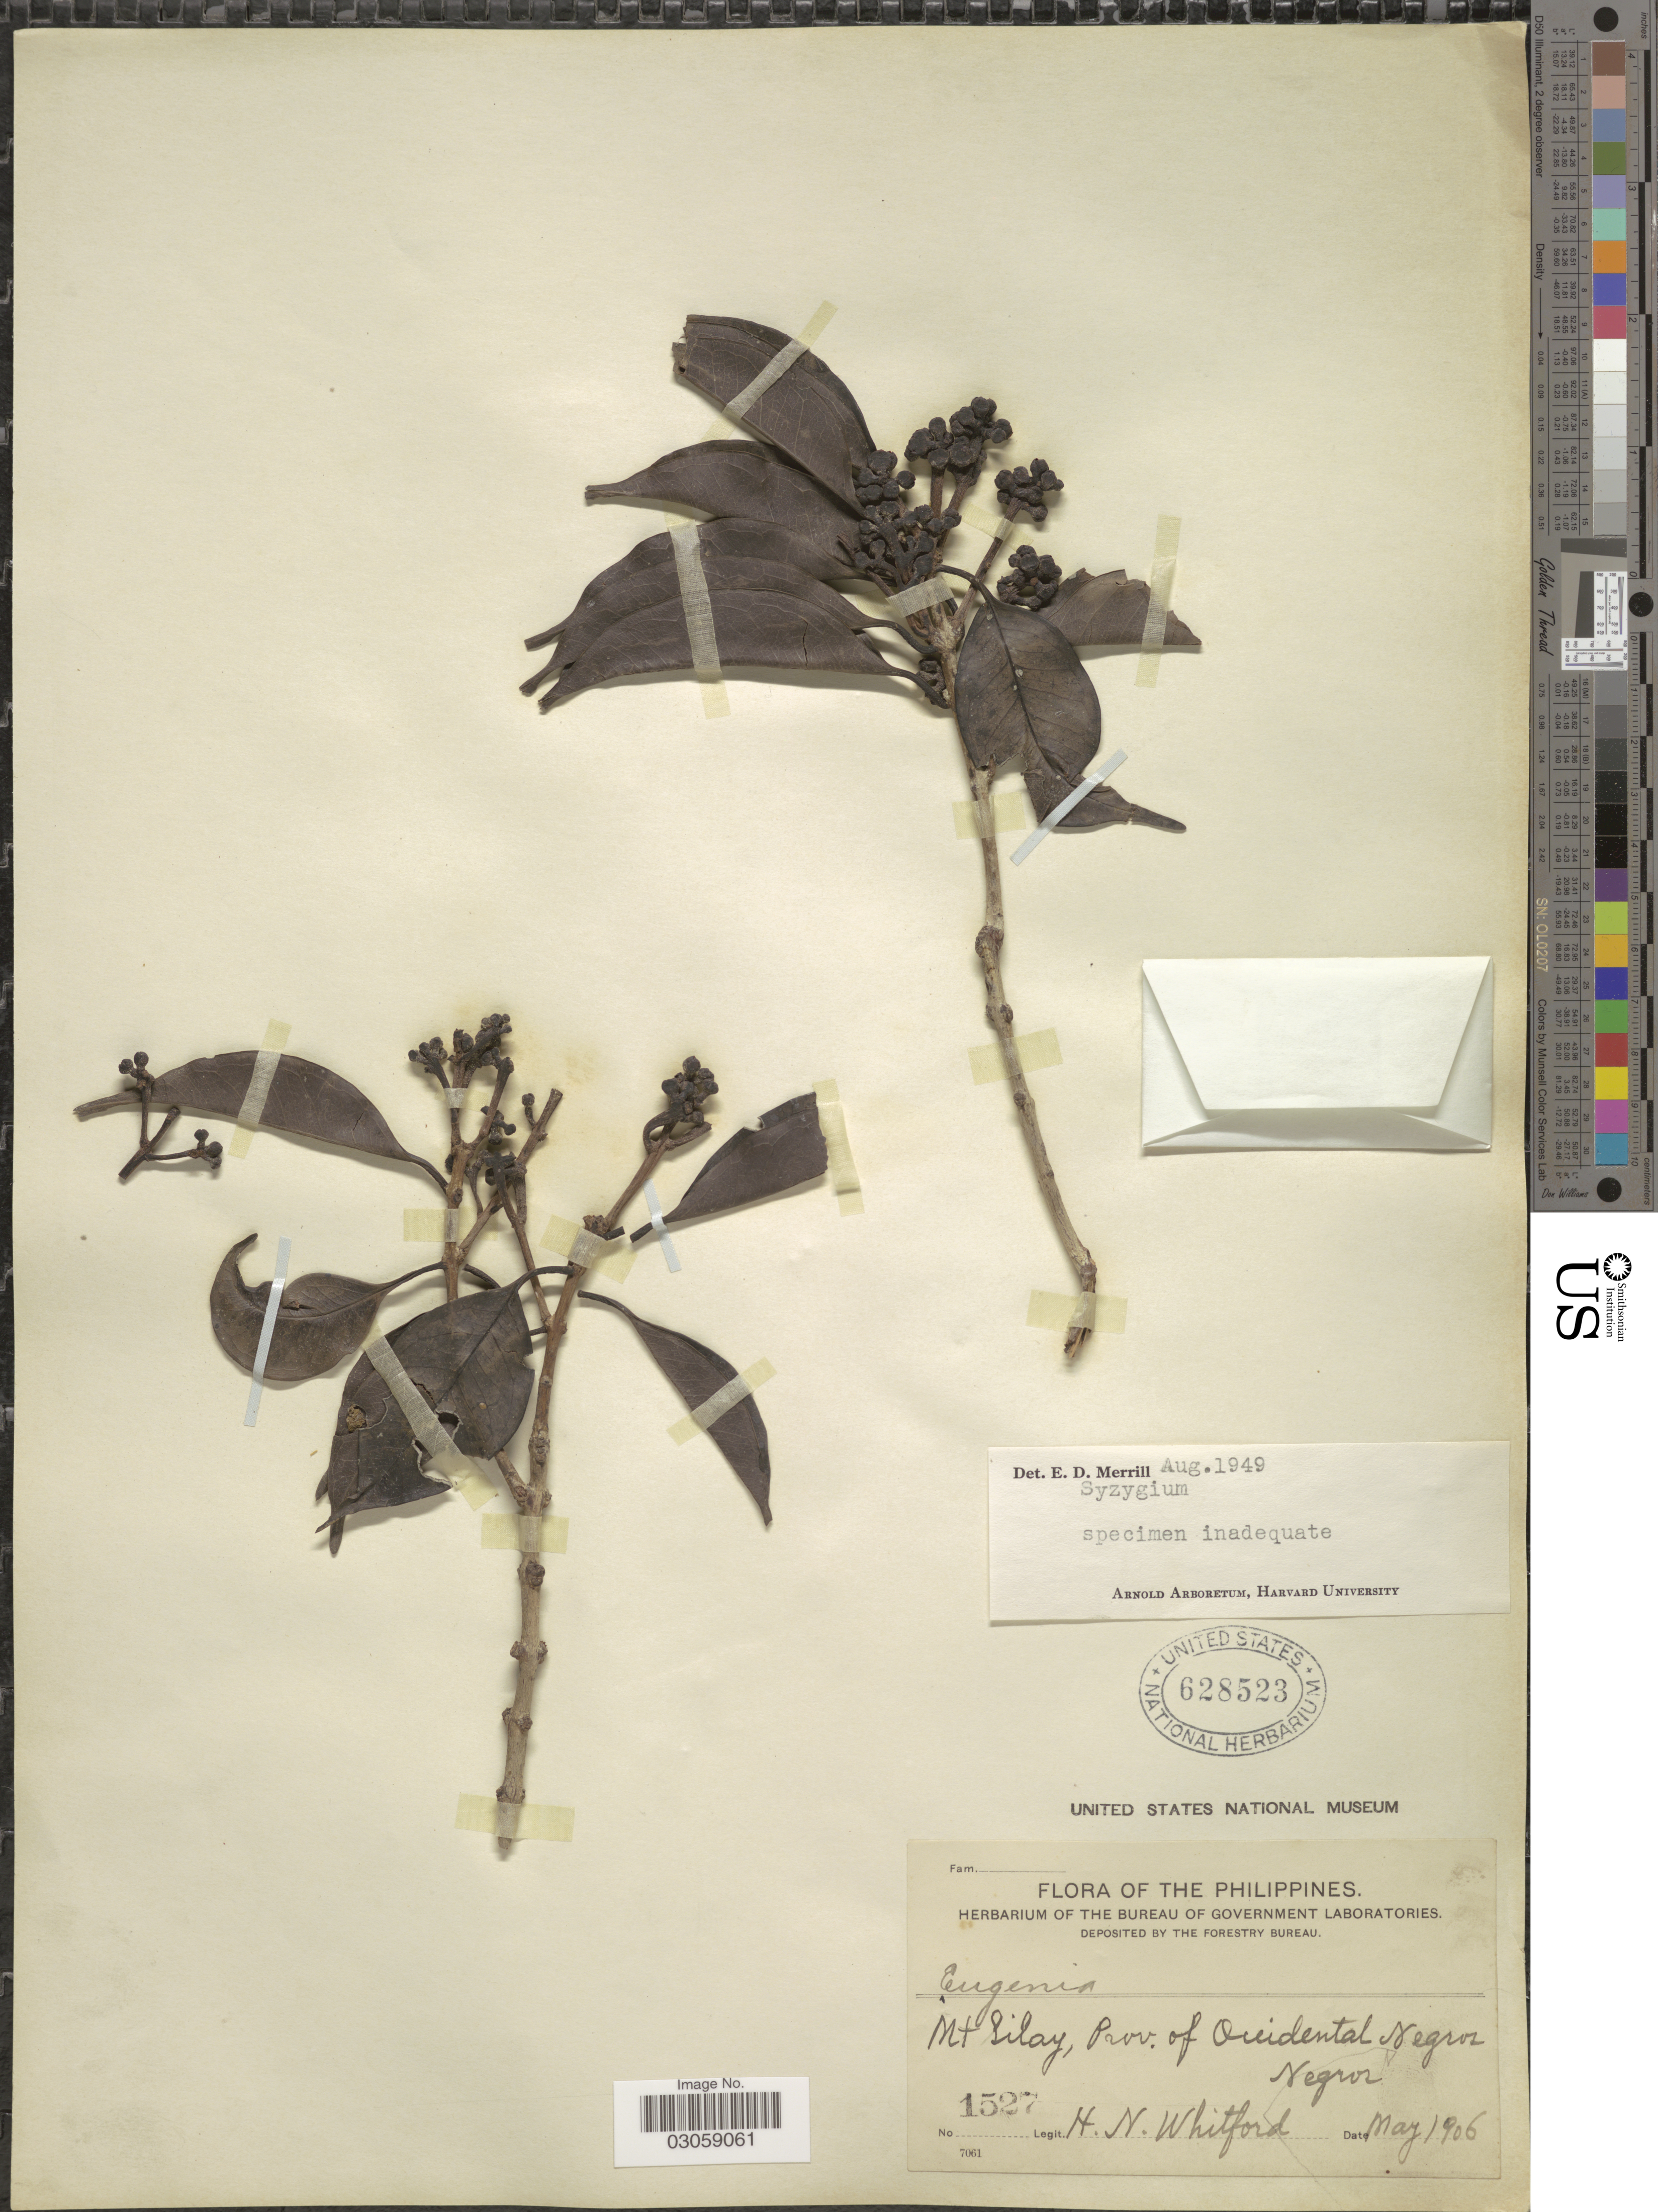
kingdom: Plantae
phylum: Tracheophyta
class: Magnoliopsida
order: Myrtales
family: Myrtaceae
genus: Syzygium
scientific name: Syzygium sp.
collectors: H. N. Whitford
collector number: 1527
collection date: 1906-05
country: Philippines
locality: Mt Silay, Prov. of Occidental Negros, Negros.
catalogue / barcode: US 628523